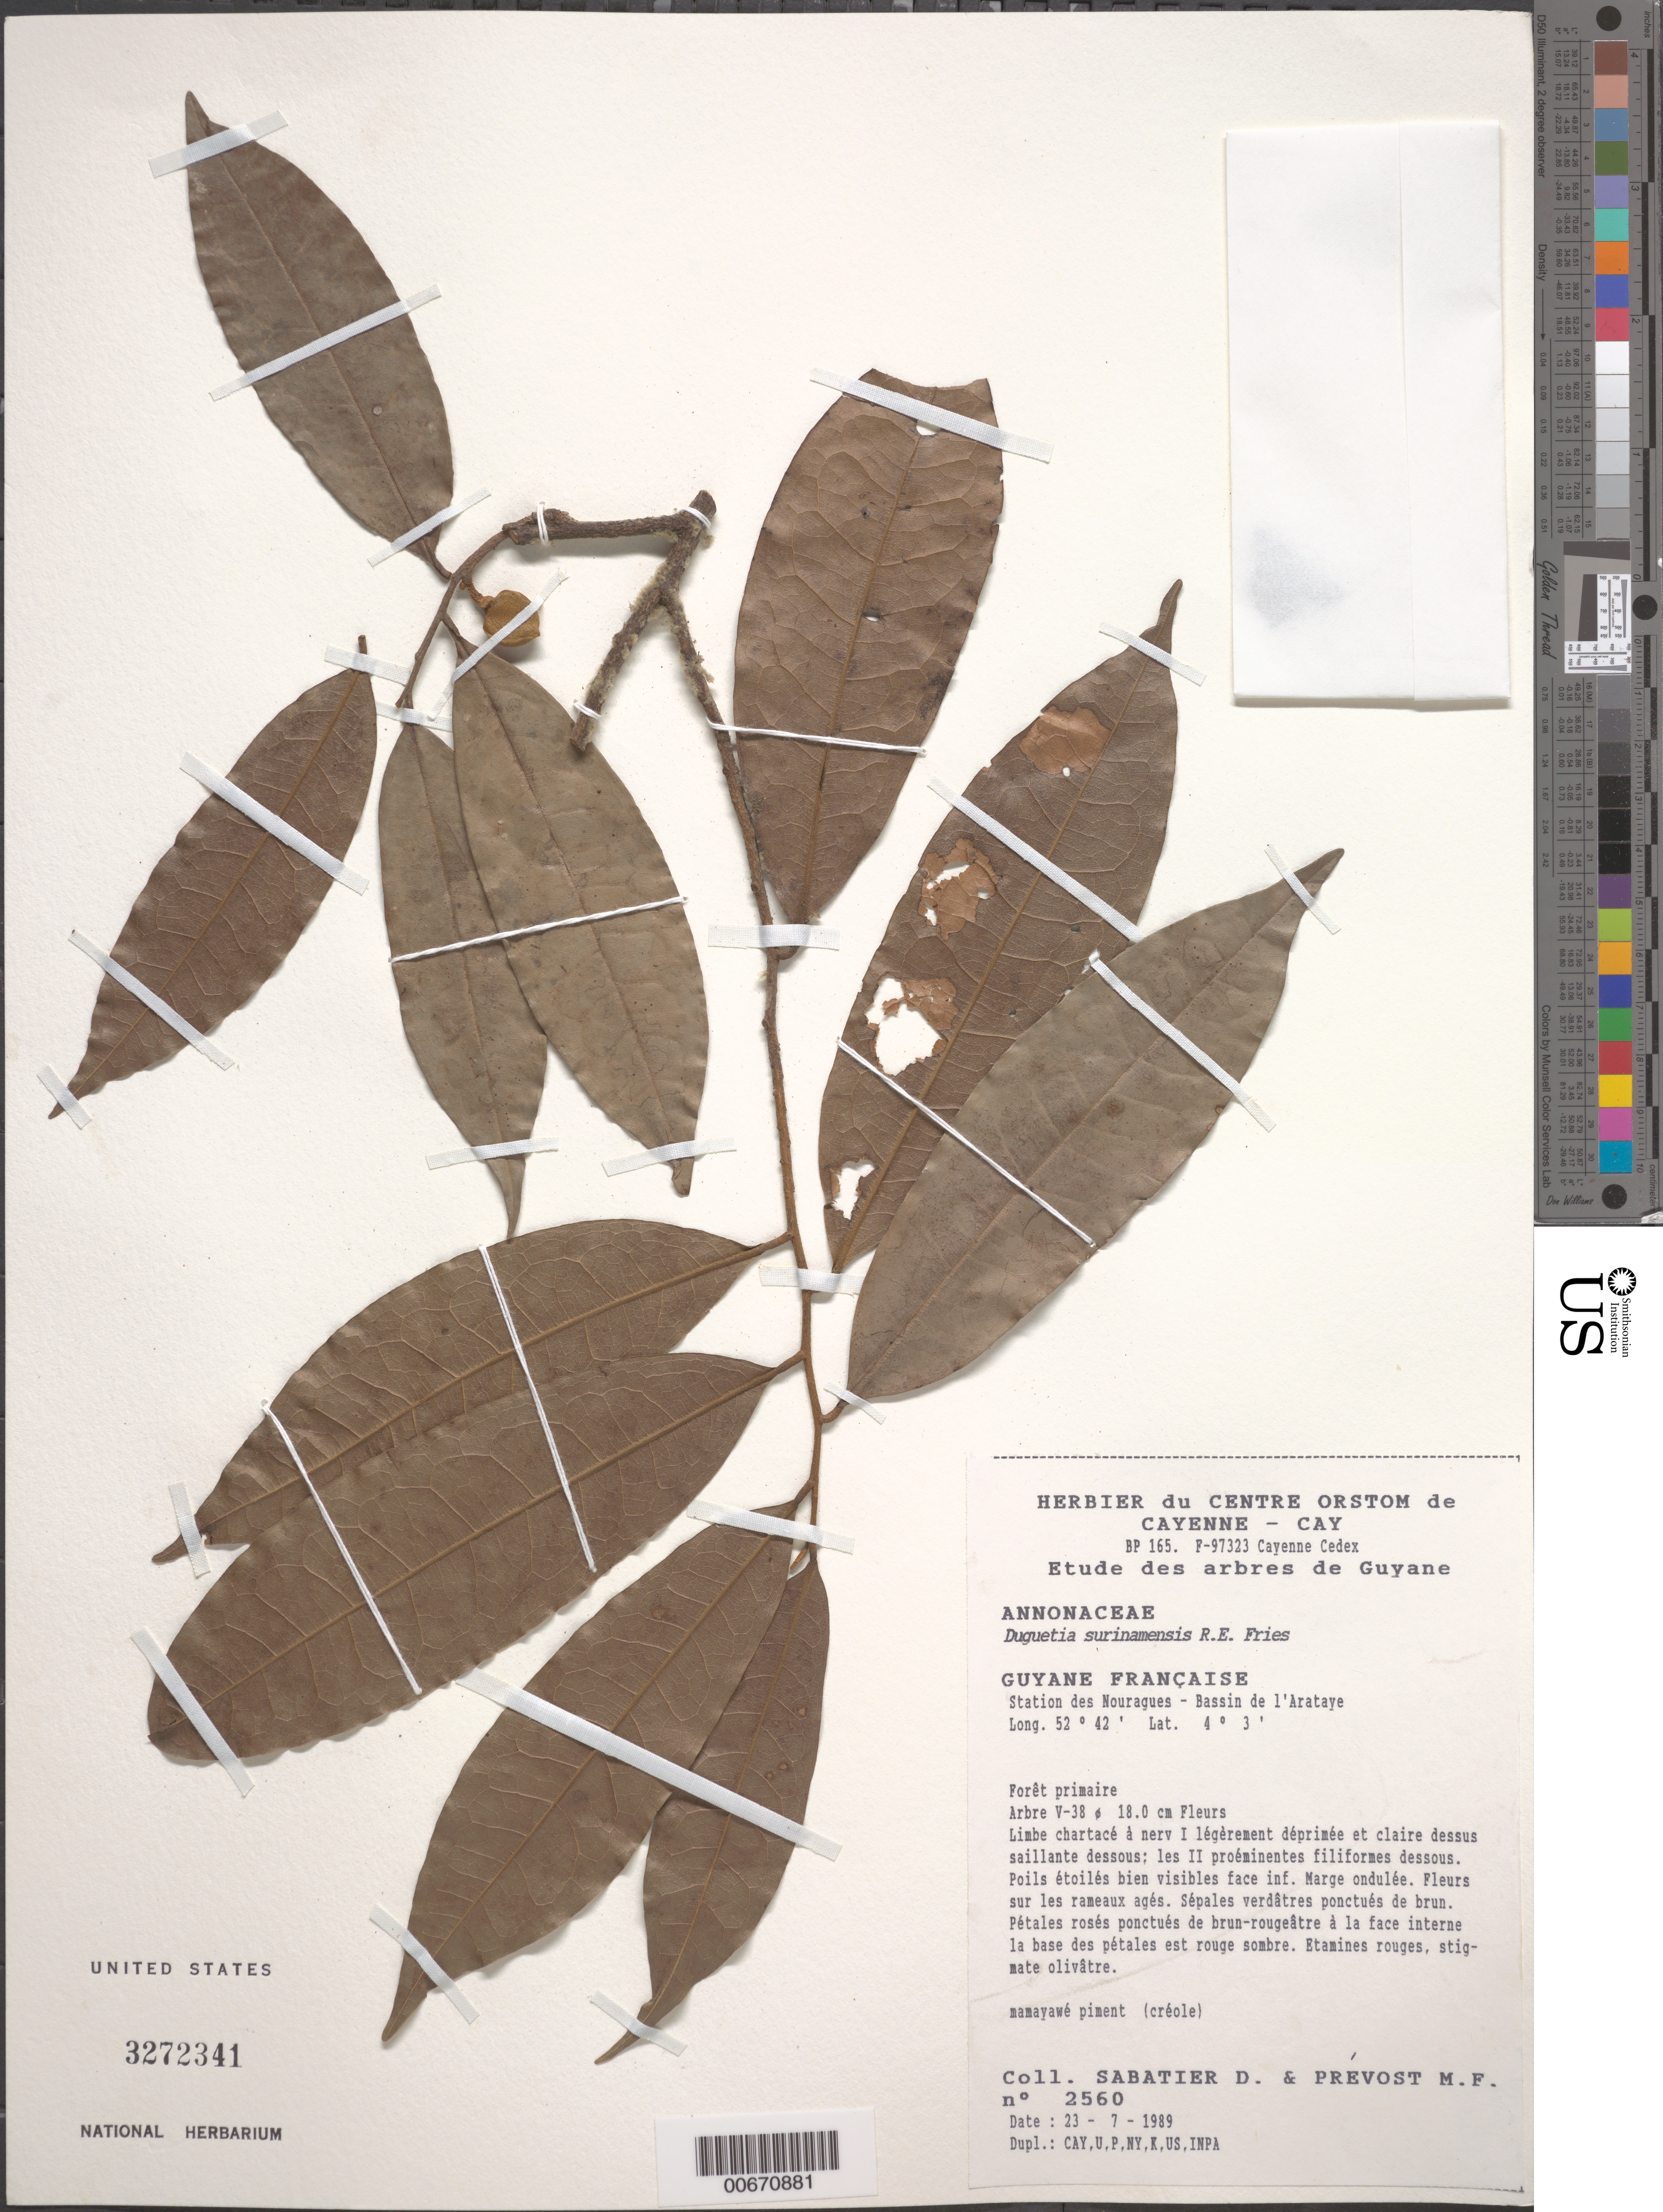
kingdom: Plantae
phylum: Tracheophyta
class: Magnoliopsida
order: Magnoliales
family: Annonaceae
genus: Duguetia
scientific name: Duguetia surinamensis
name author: R.E. Fr.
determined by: Sabatier, D.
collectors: D. Sabatier & M.-F. Prévost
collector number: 2560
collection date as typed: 23-Jul-89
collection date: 1989-07-23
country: French Guiana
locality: Station des Nouragues, Bassin de l'Approuague, Arataye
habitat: Primary forest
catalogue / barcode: US 3272341